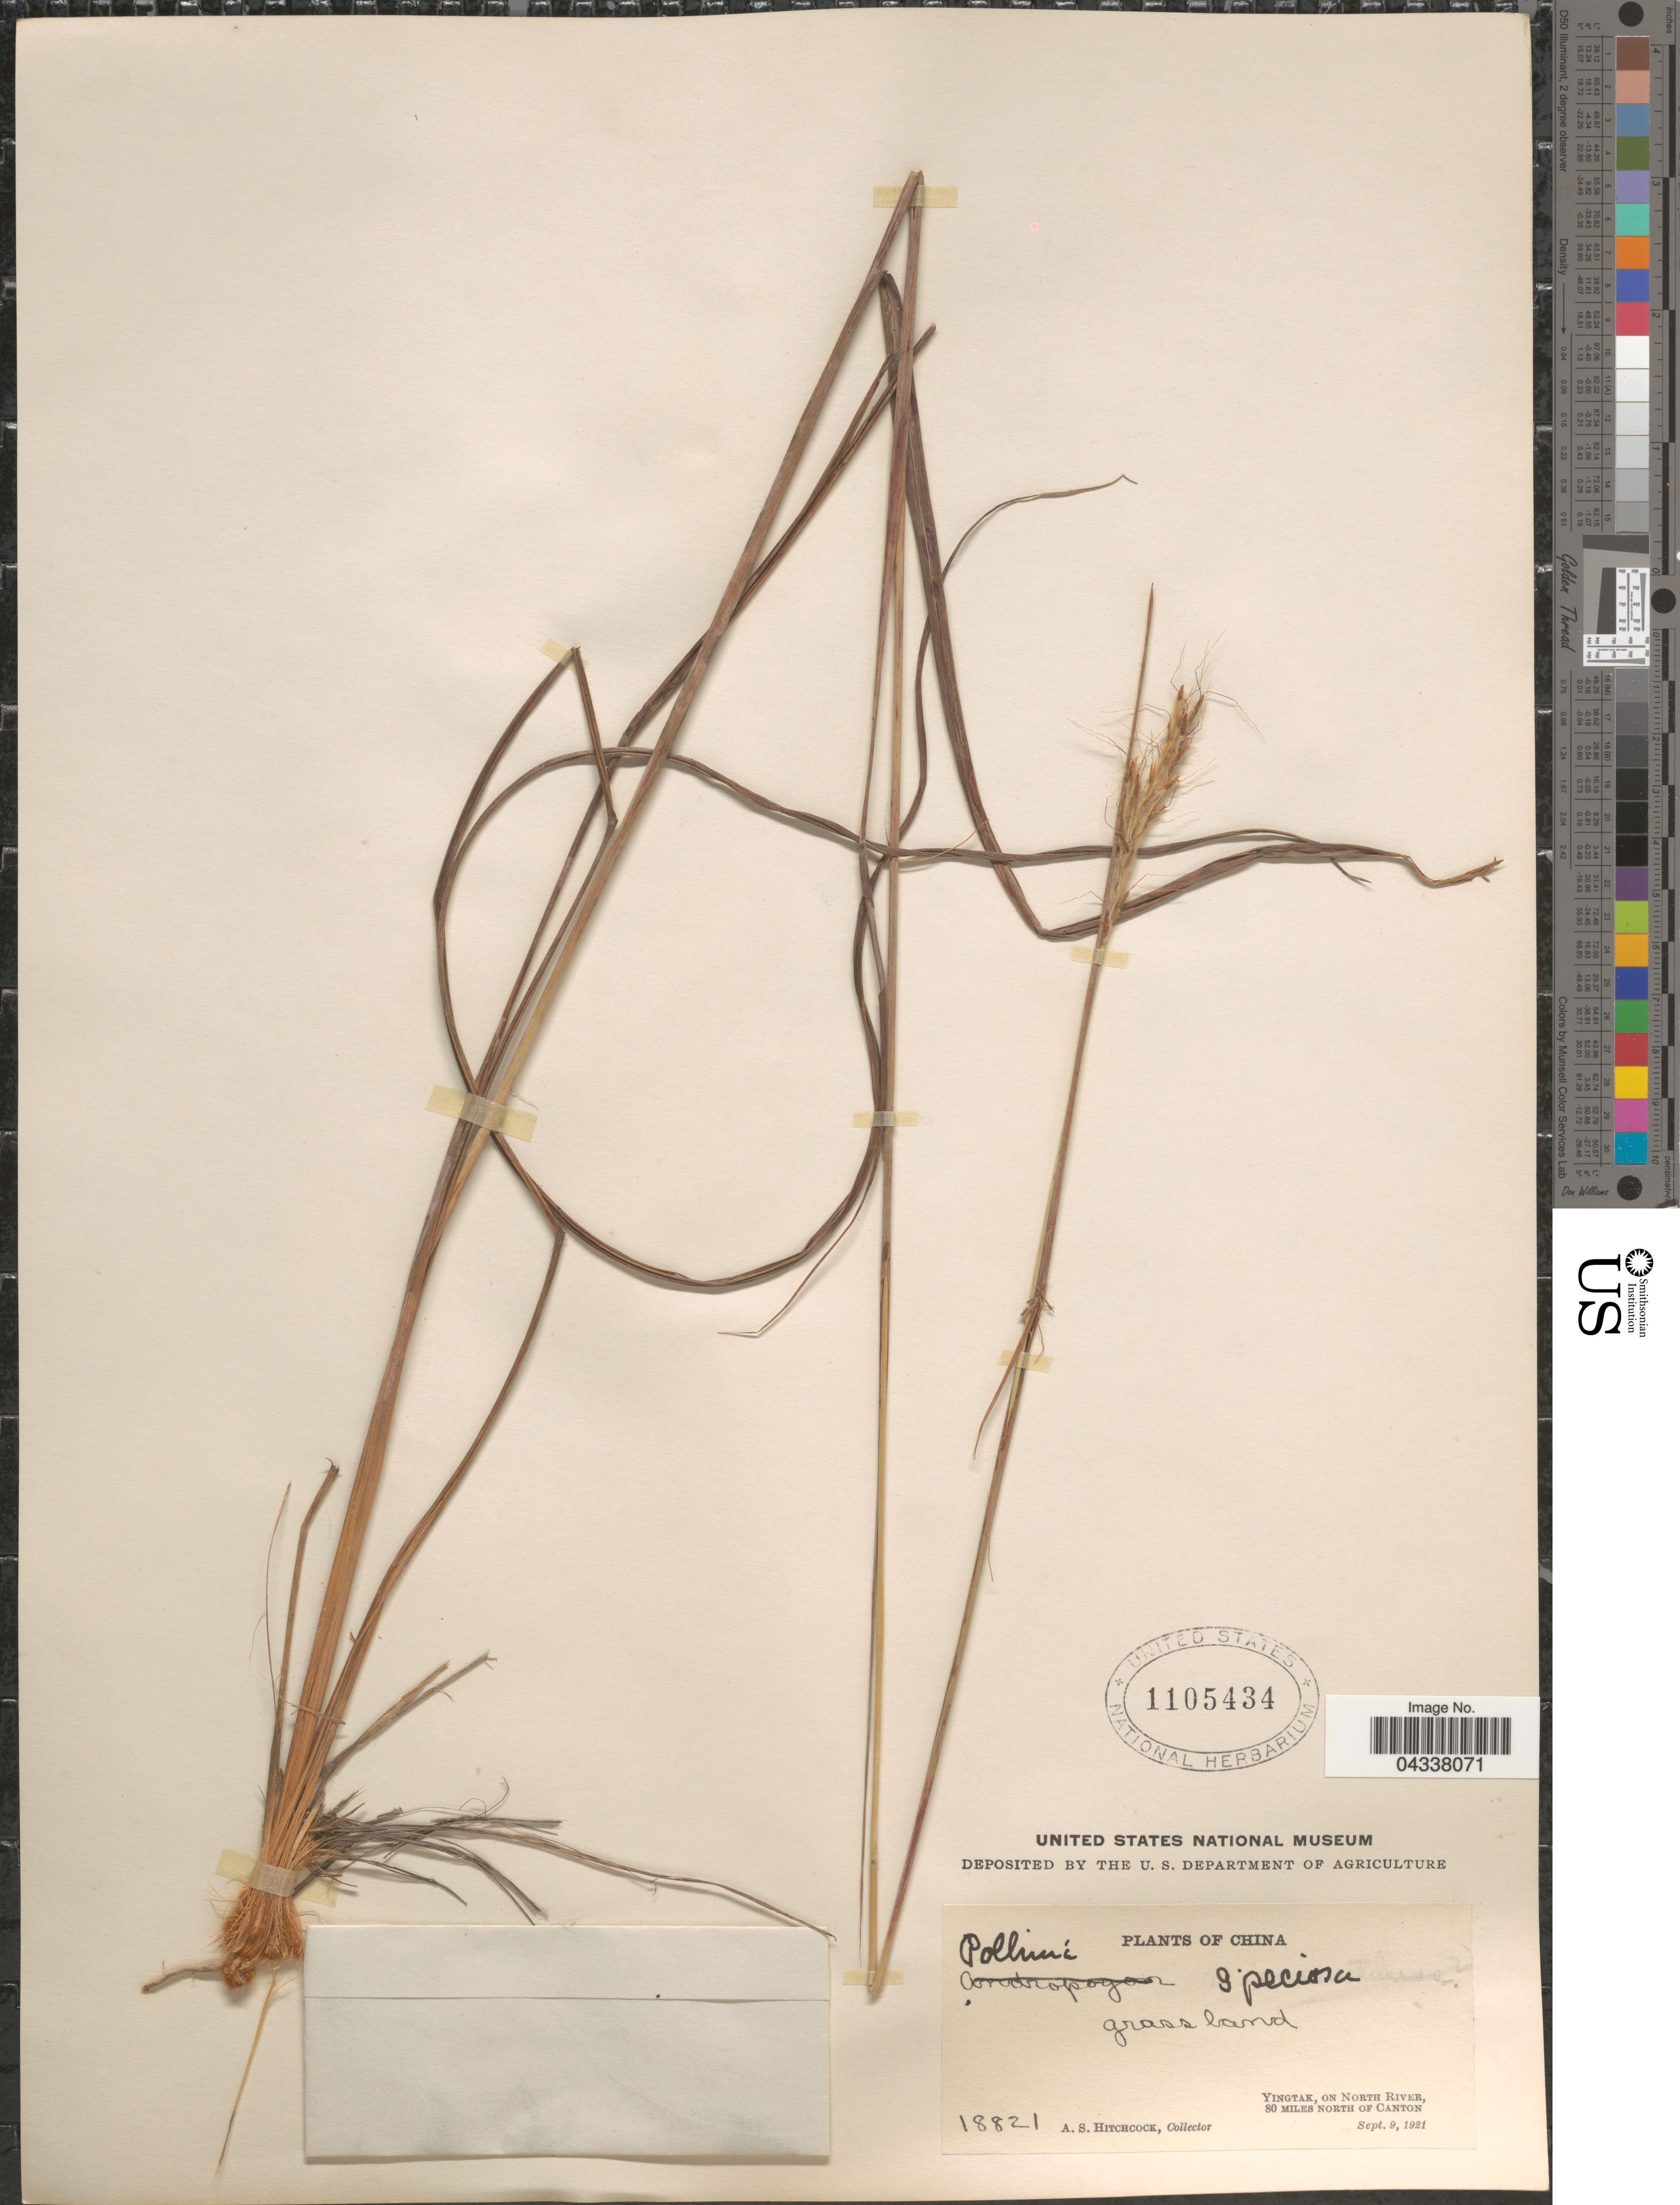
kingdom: Plantae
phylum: Tracheophyta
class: Liliopsida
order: Poales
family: Poaceae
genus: Pseudopogonatherum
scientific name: Pseudopogonatherum speciosum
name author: (Debeaux) Ohwi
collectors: A. S. Hitchcock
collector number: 18821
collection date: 1921-09-09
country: China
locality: Yingtak, on North River, 80 miles North of Canton.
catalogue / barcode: US 1105434